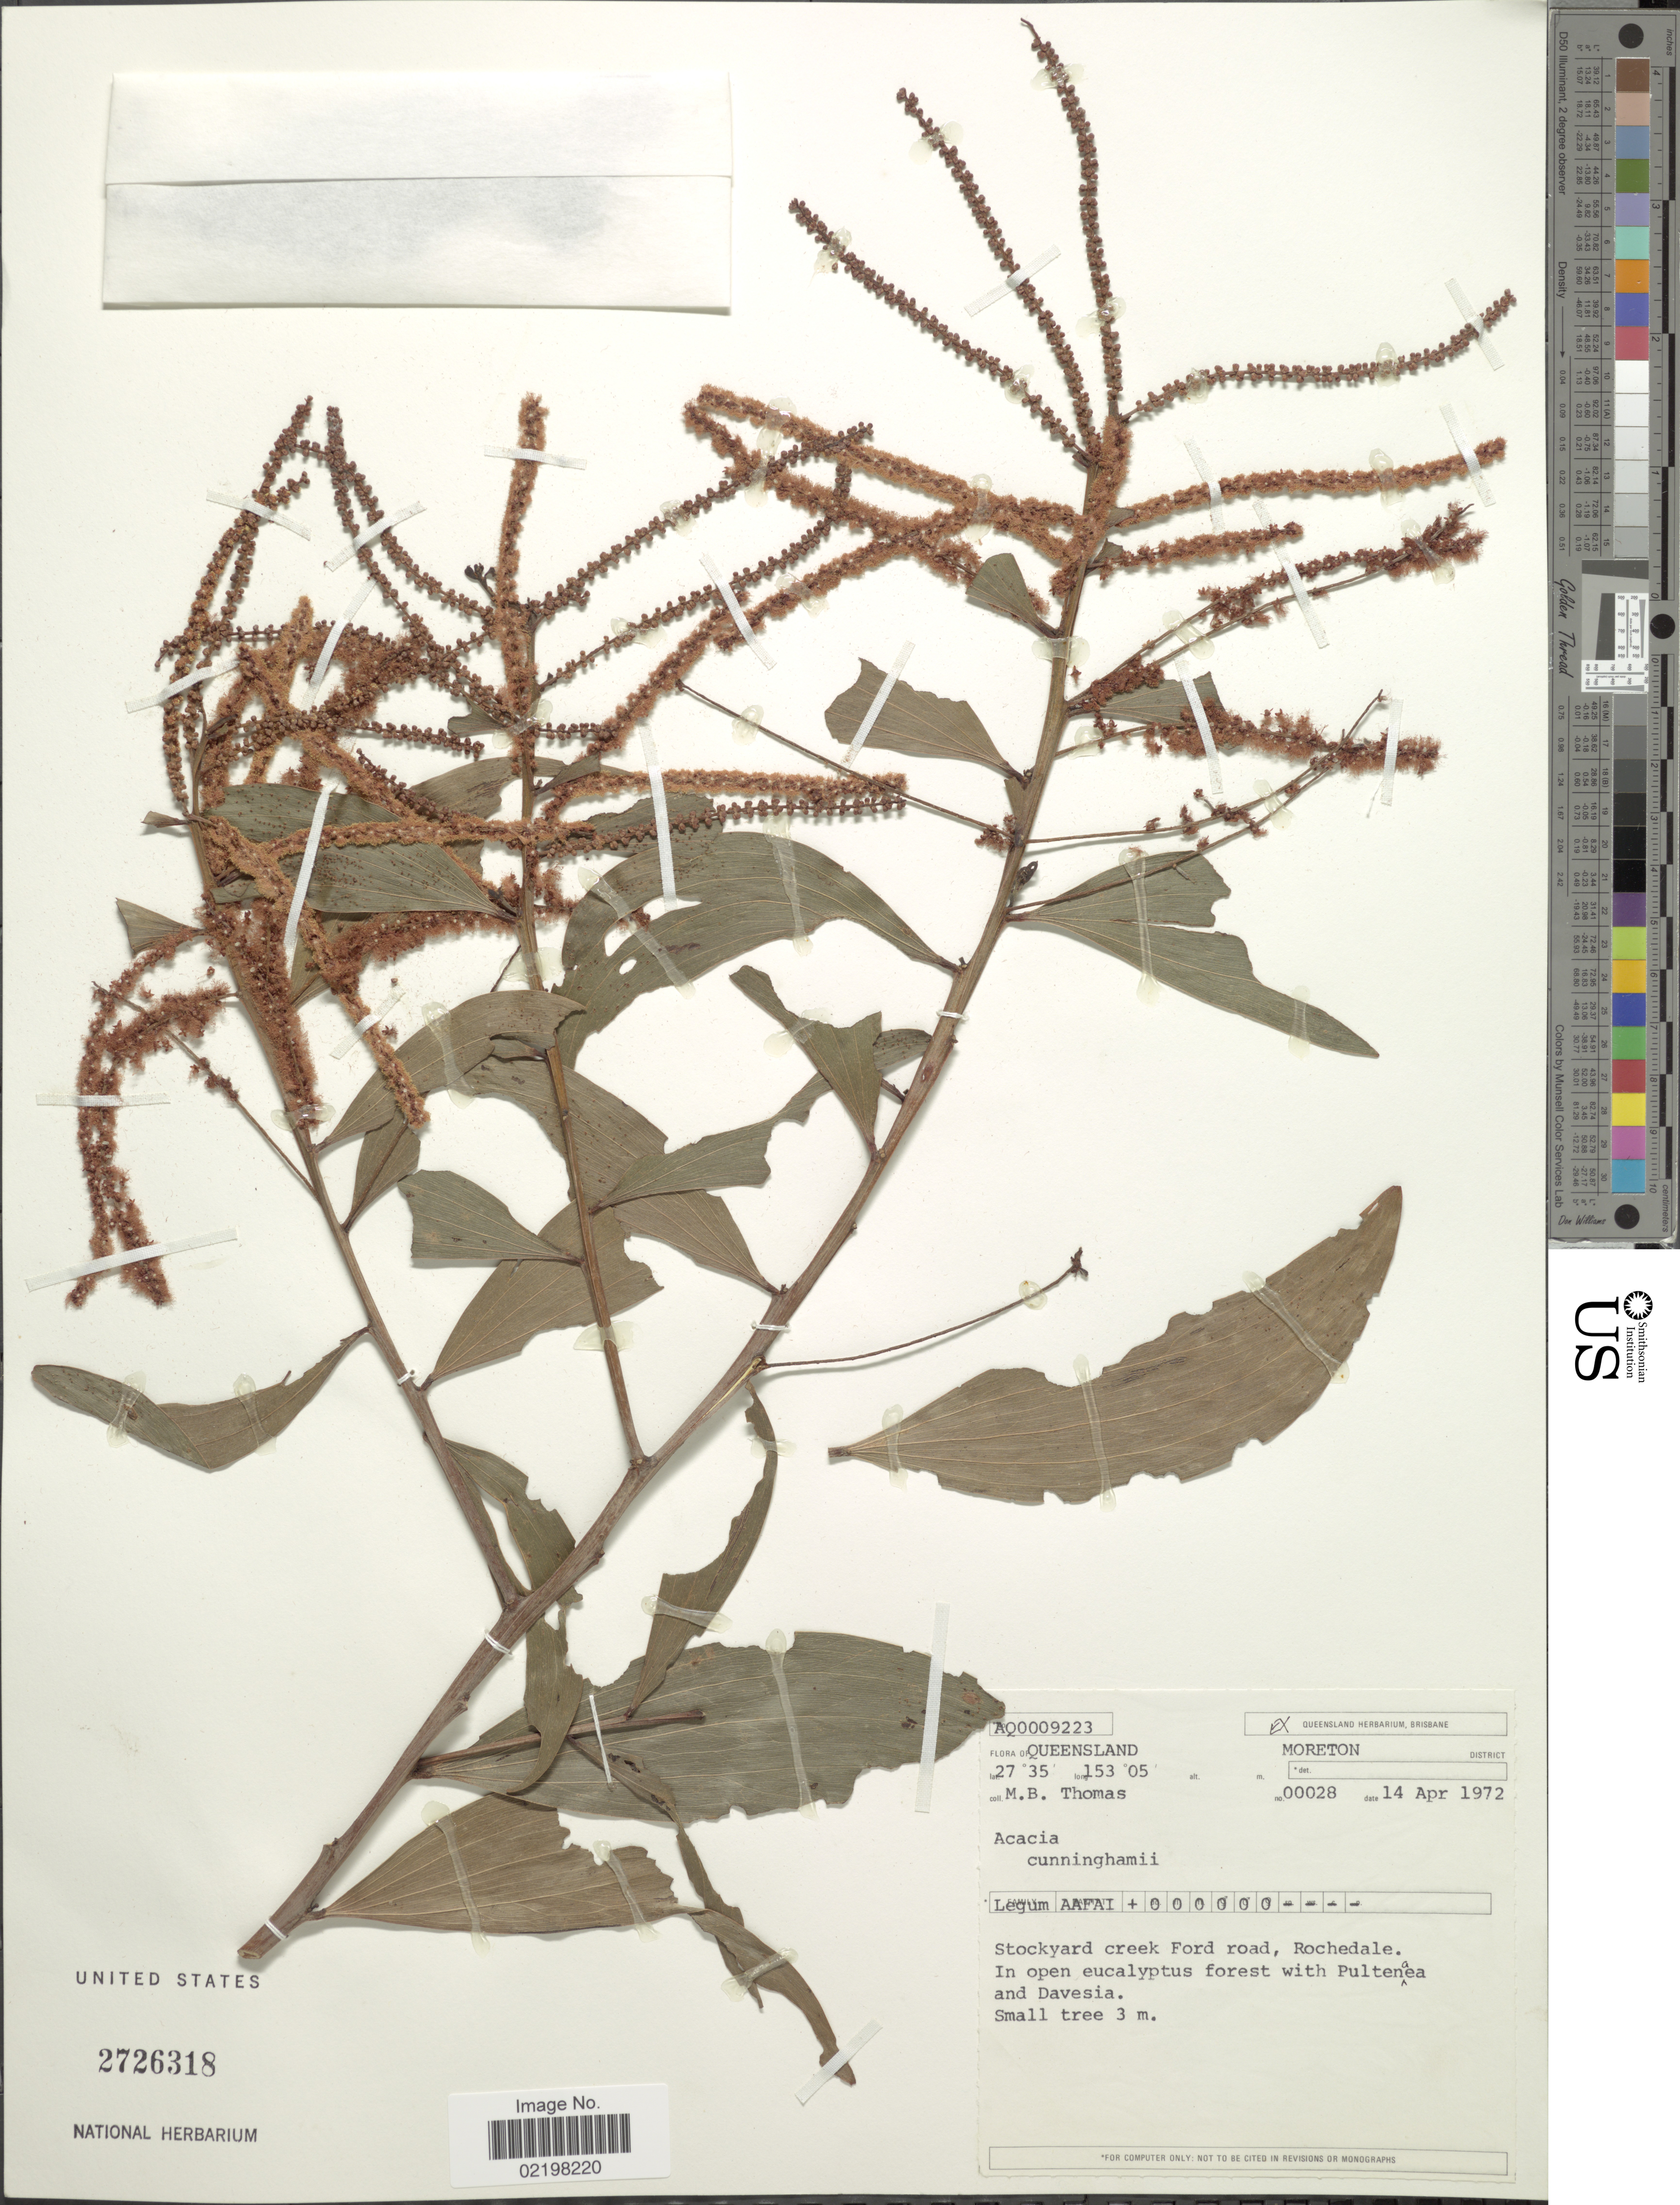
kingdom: Plantae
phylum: Tracheophyta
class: Magnoliopsida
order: Fabales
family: Fabaceae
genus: Acacia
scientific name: Acacia leiocalyx subsp. leiocalyx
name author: (Domin) Pedley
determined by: Pedley, Leslie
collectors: M. B. Thomas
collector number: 00028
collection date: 1972-04-14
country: Australia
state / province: Queensland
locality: Queensland, Moreton District, Stockyard creek Ford road, Rochedale.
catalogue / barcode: US 2726318